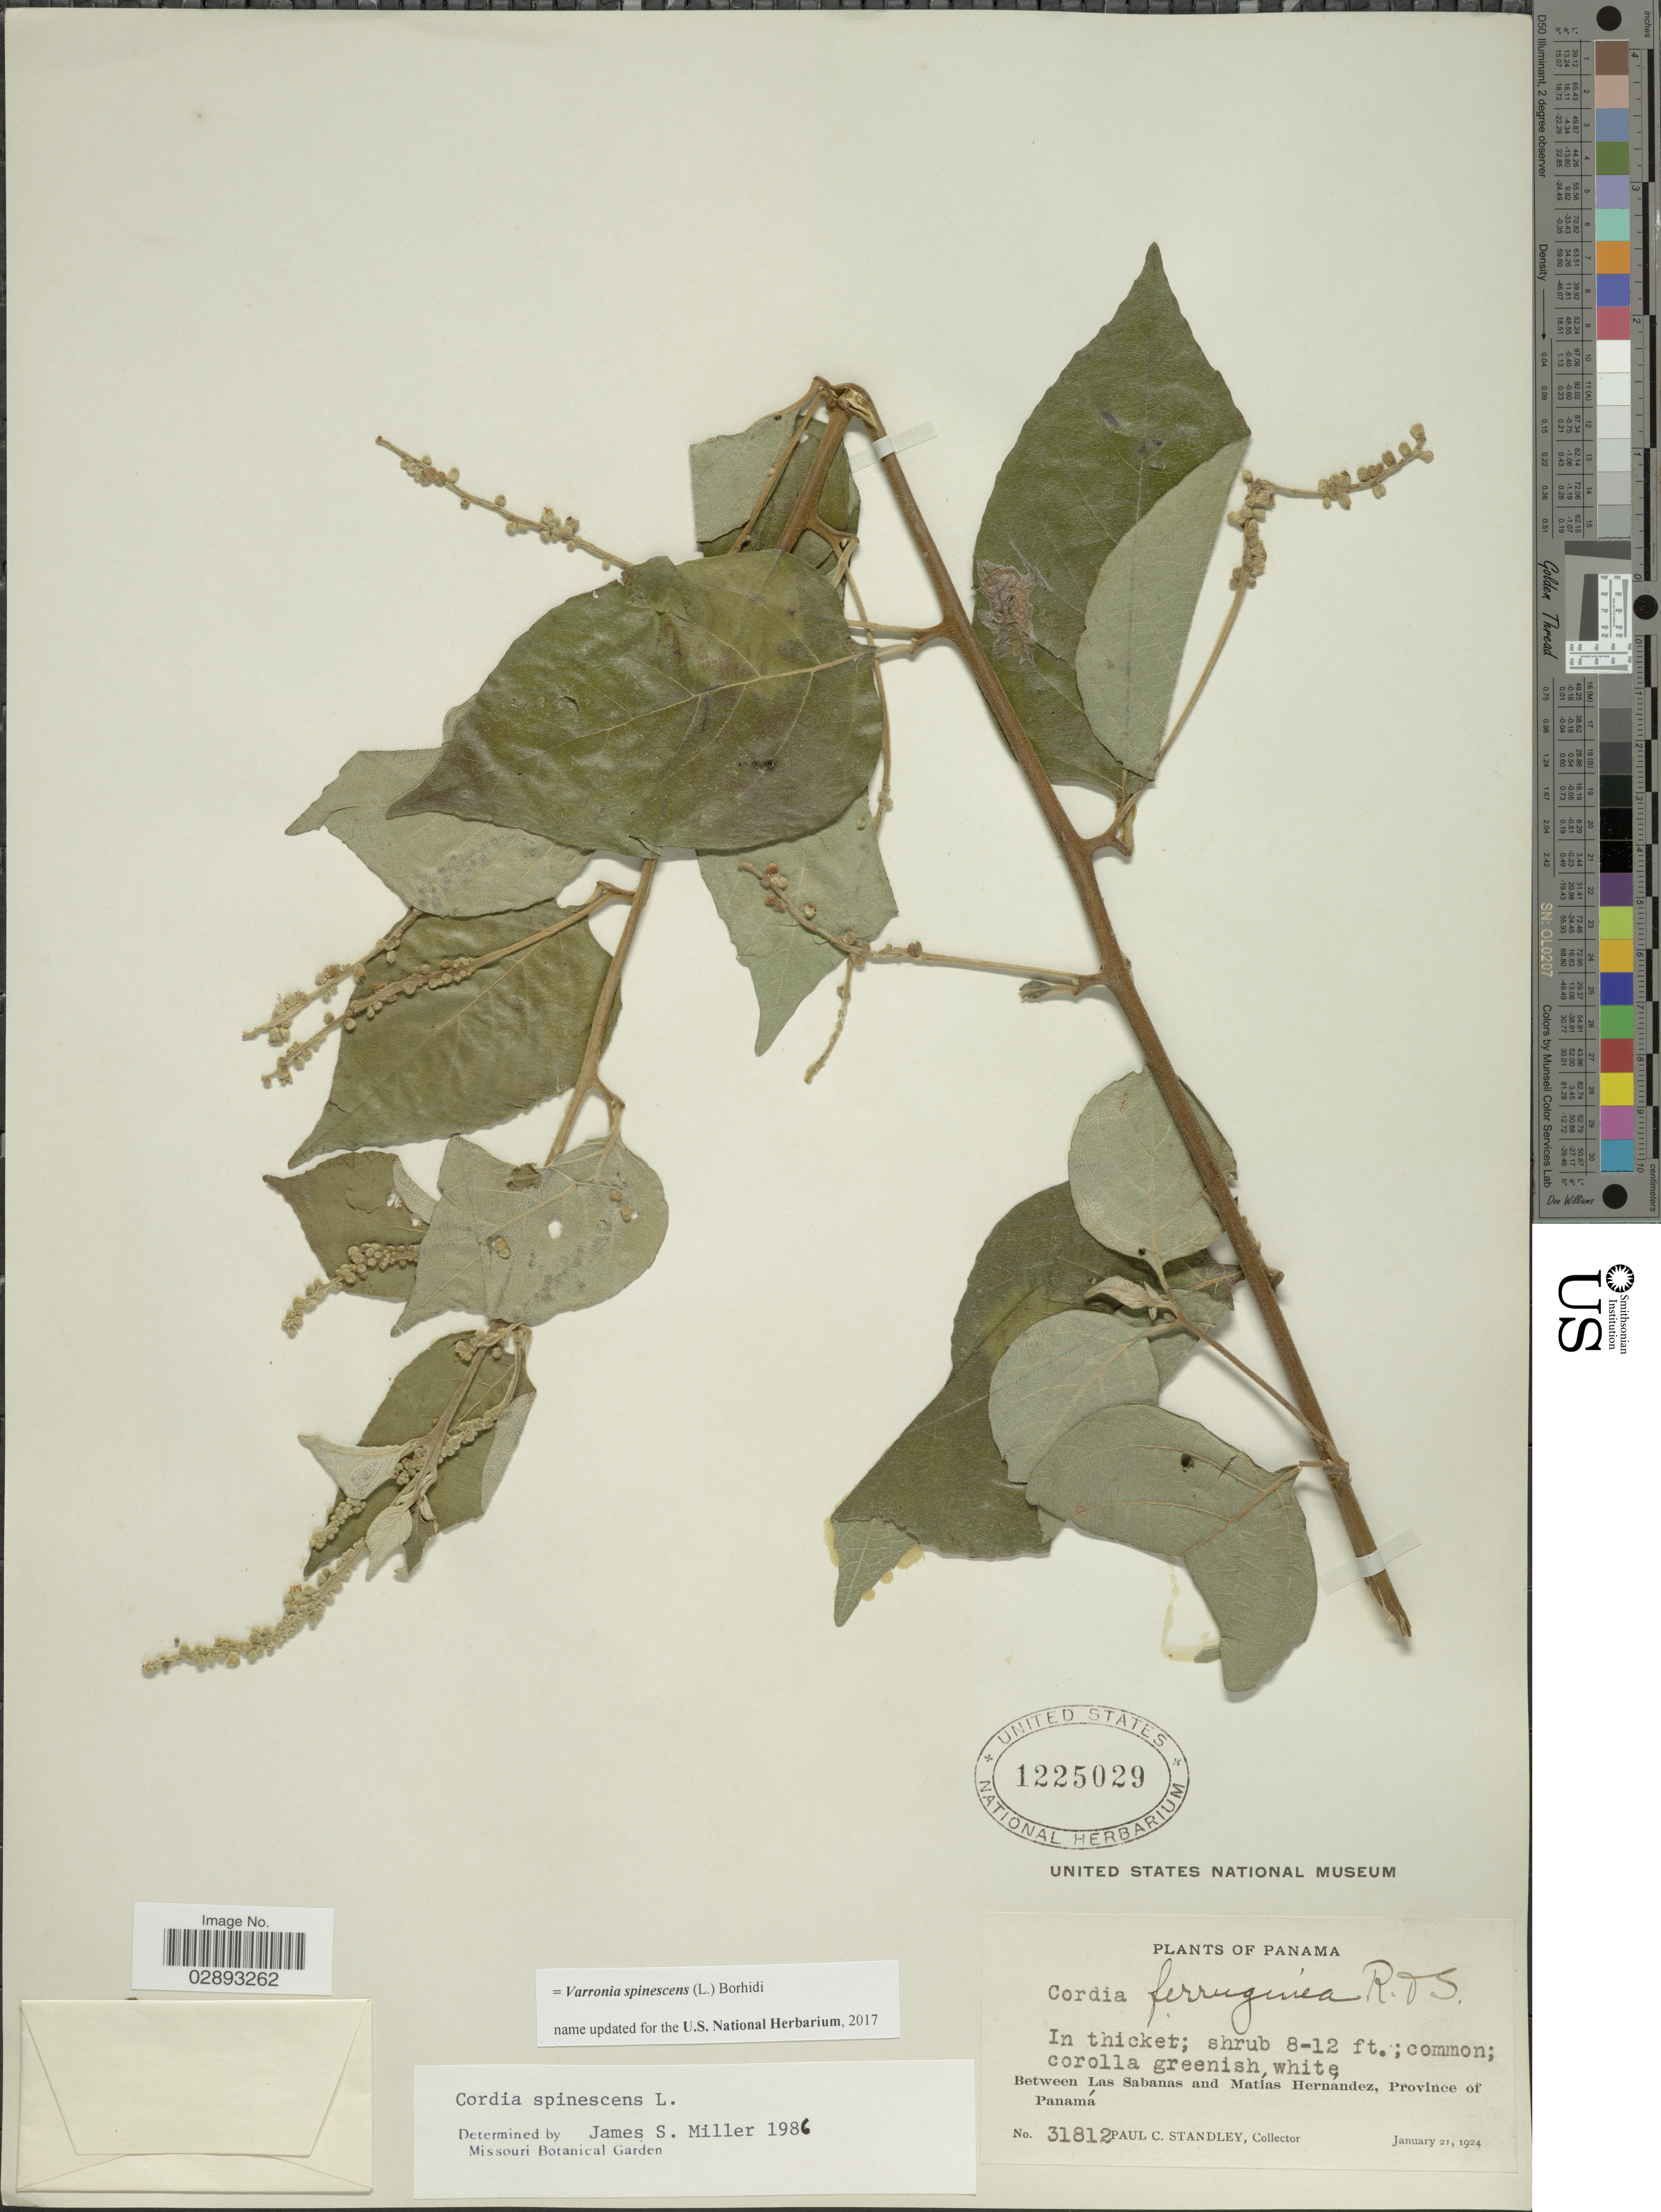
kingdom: Plantae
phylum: Tracheophyta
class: Magnoliopsida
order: Boraginales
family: Cordiaceae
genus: Varronia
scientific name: Varronia spinescens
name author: (L.) Borhidi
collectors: P. C. Standley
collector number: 31812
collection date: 1924-01-21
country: Panama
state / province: Panamá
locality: Between Las Sabanas and Matías Hernández, Province of Panamá.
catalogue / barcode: US 1225029